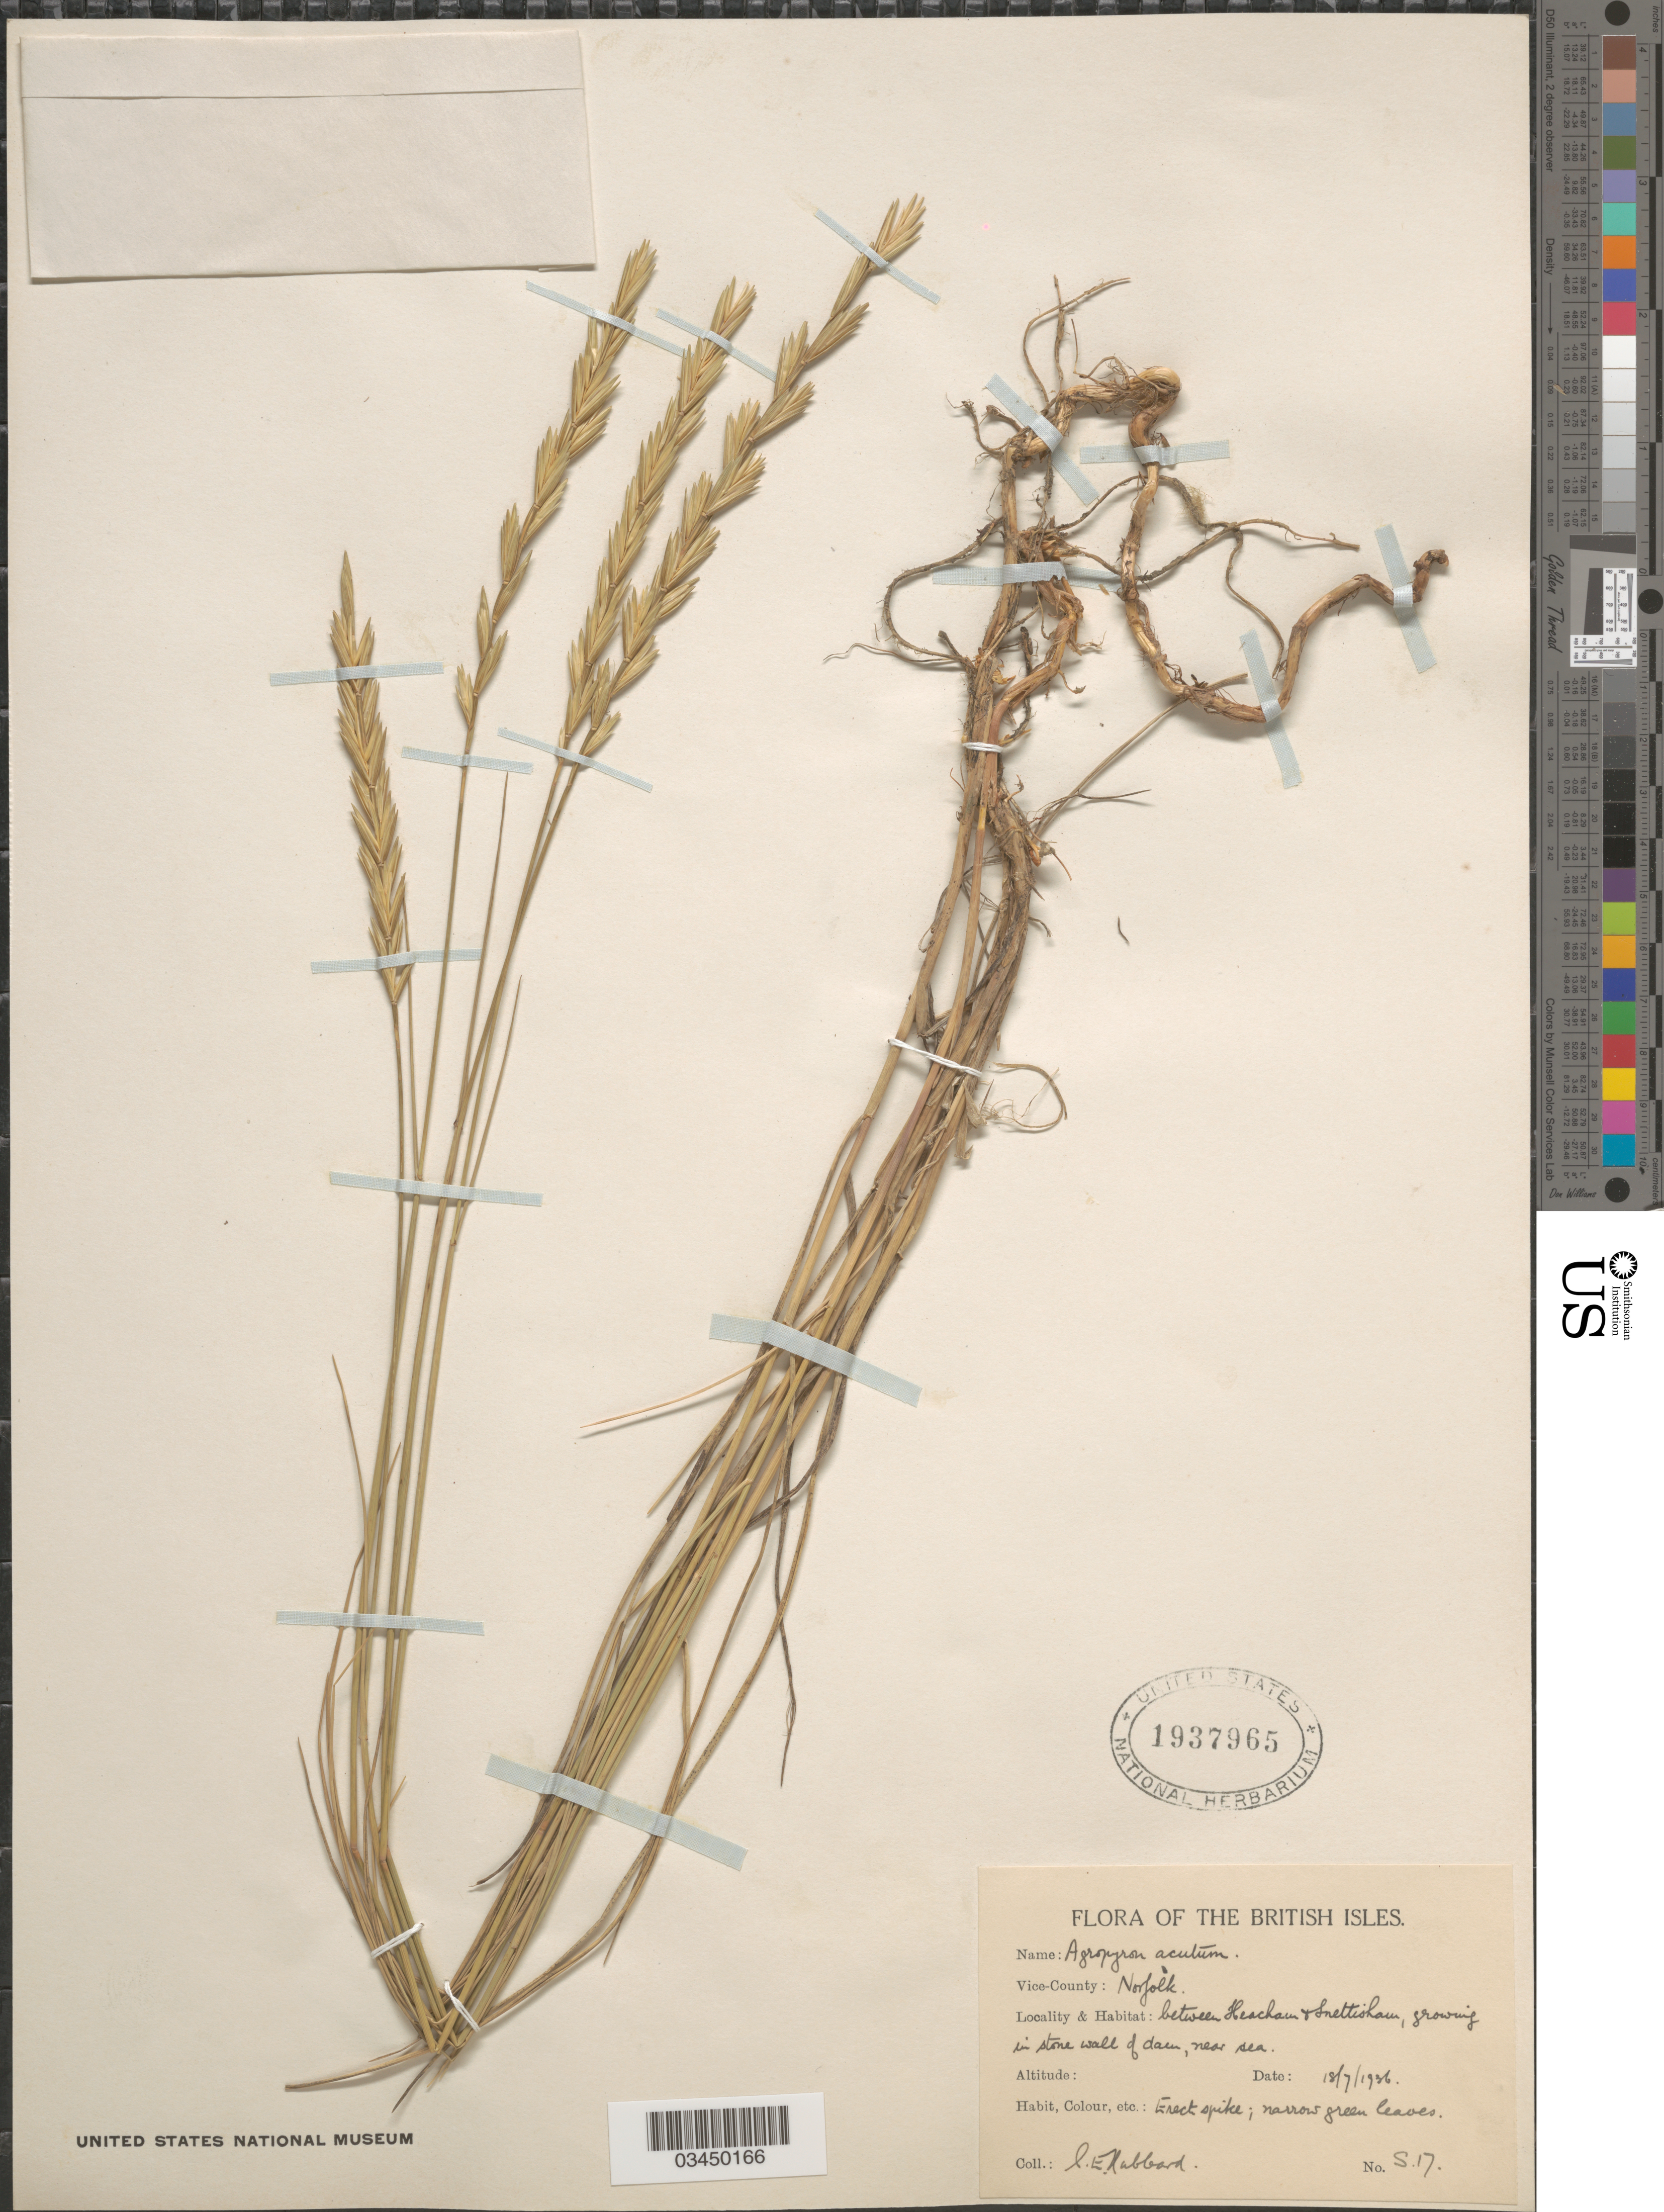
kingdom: Plantae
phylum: Tracheophyta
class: Liliopsida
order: Poales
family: Poaceae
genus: Elymus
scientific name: Elymus sp.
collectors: C. E. Hubbard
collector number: S17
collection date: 1936-07-18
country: United Kingdom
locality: The British Isles. Vice-County: Norfolk. Between Heacham & Snettisham, growing in stone wall of dam, near sea.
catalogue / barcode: US 1937965